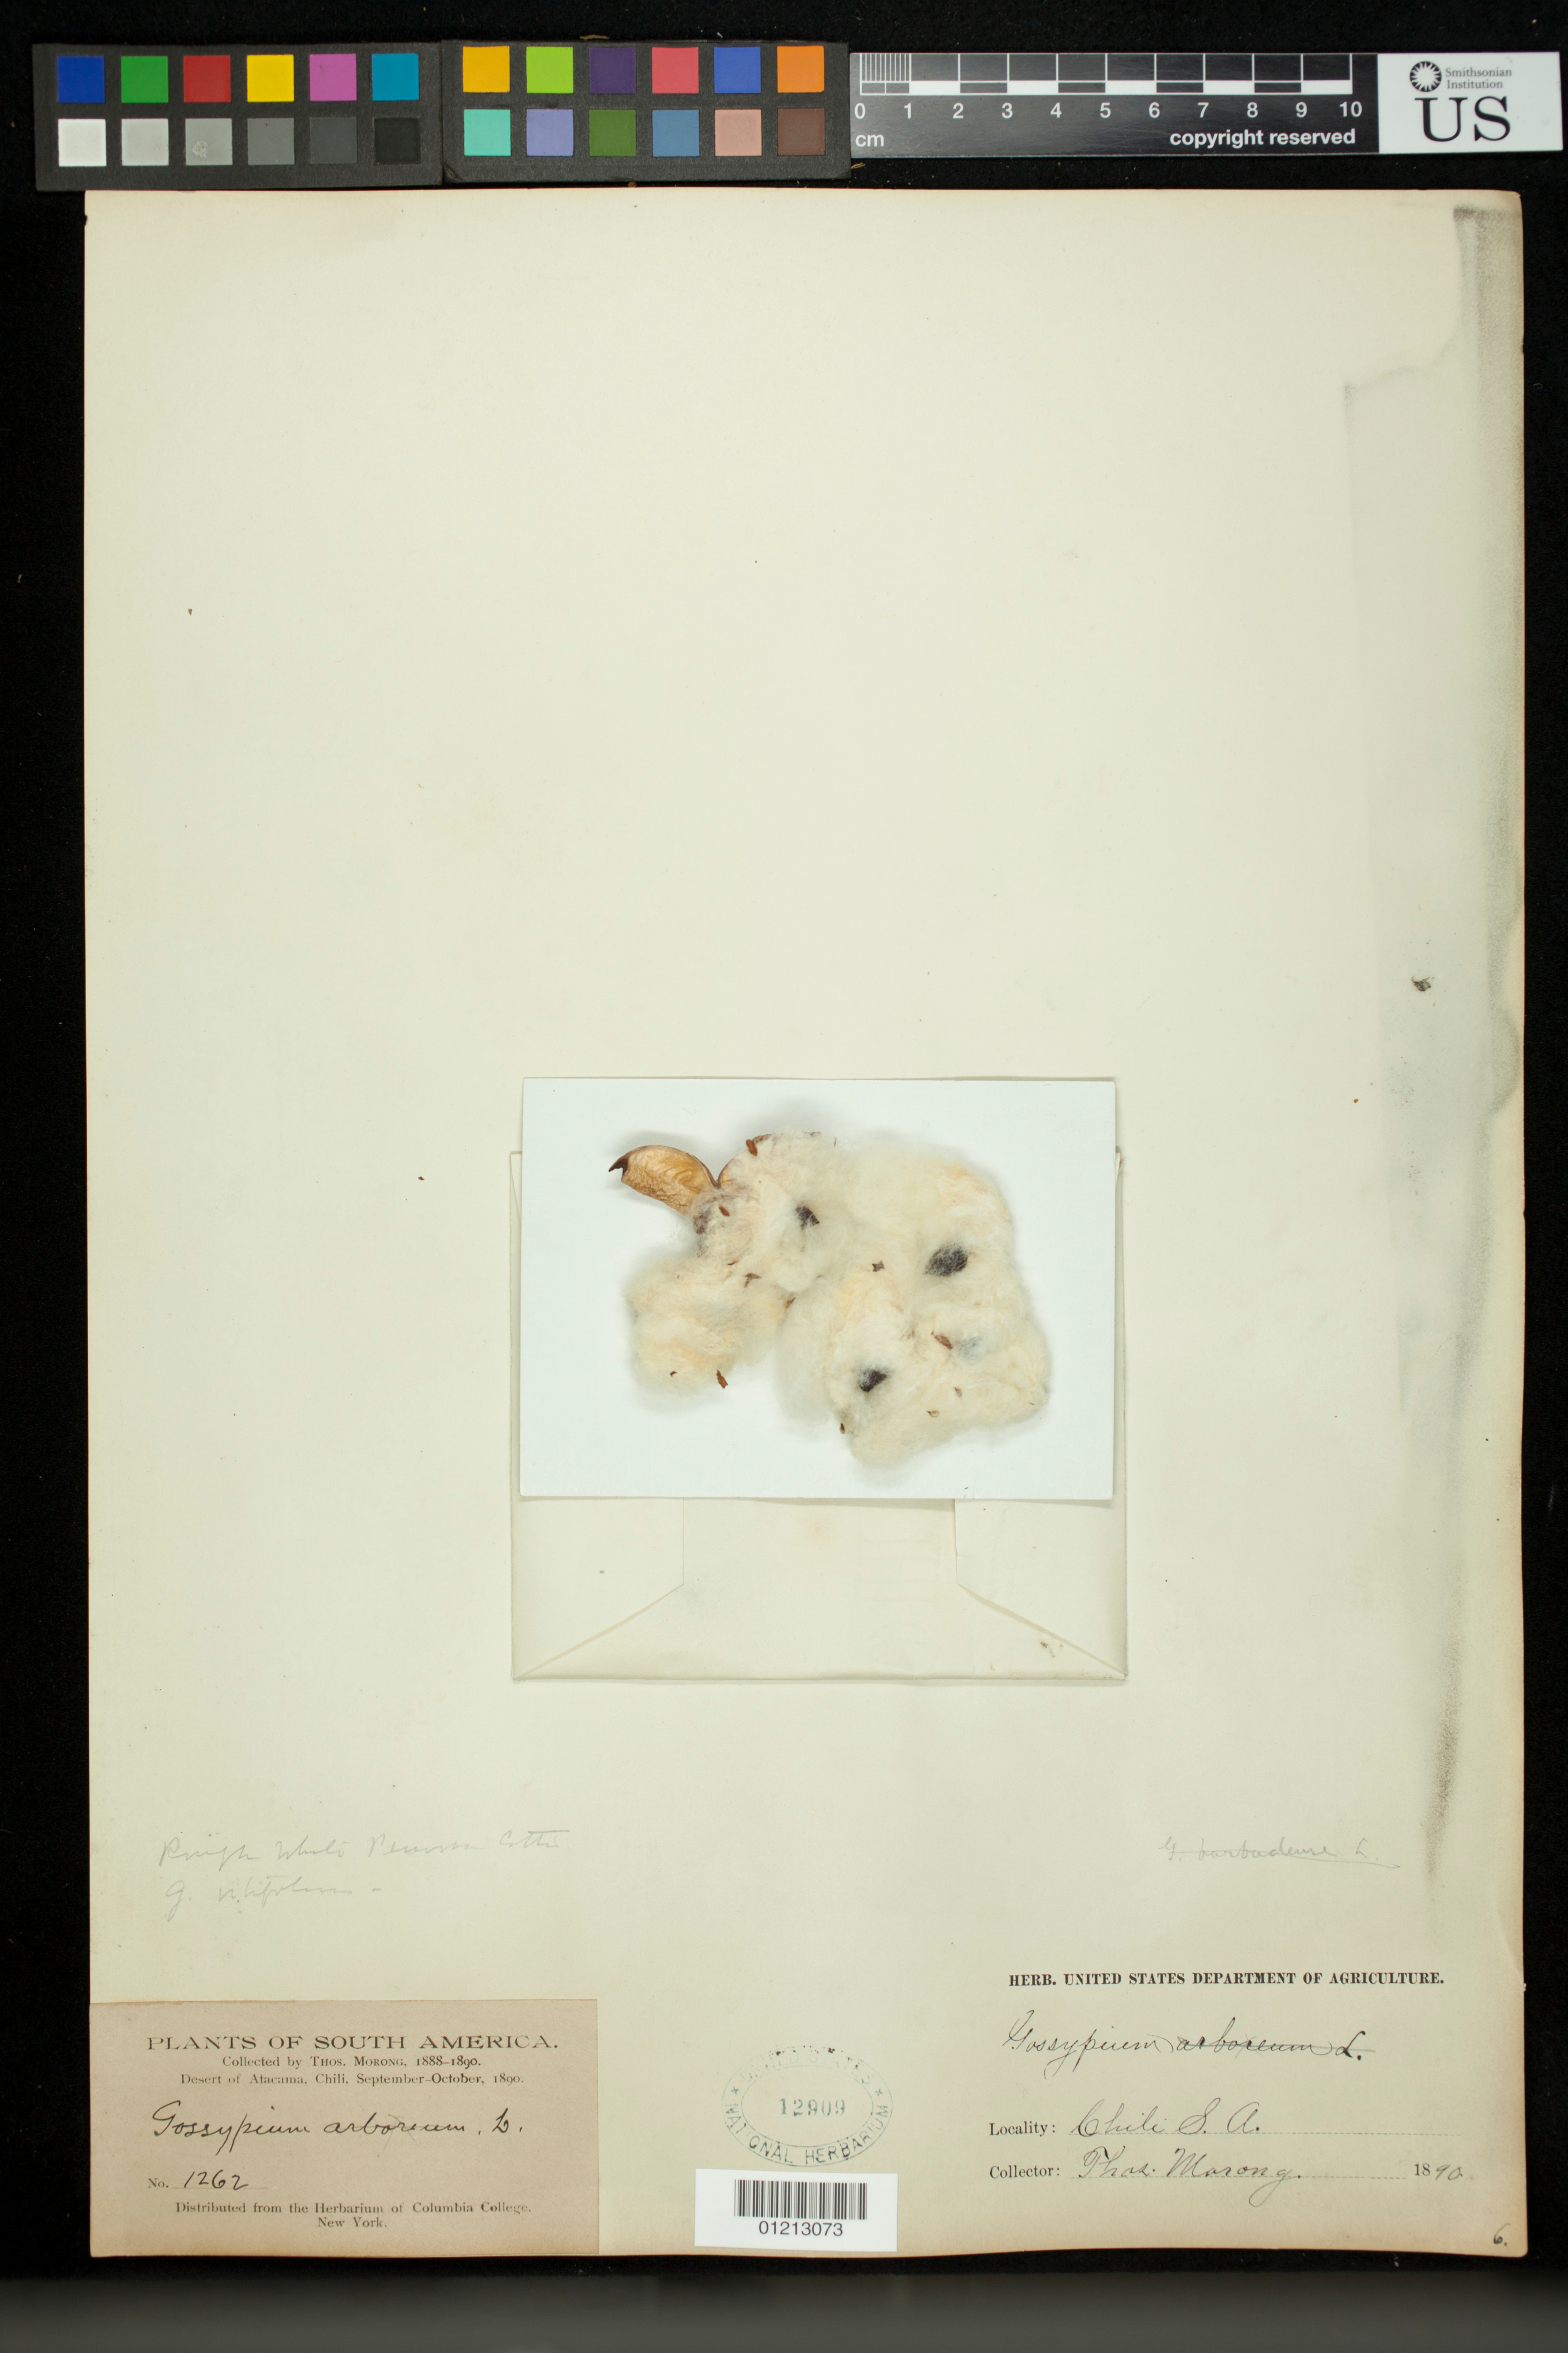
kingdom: Plantae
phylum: Tracheophyta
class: Magnoliopsida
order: Malvales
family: Malvaceae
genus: Gossypium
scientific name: Gossypium peruvianum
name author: Cav.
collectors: T. Morong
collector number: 1262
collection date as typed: Sep 1890 to -- Oct 1890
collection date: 1890-09/1890-10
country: Chile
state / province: Atacama (III)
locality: Desert of atacama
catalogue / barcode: US 12909